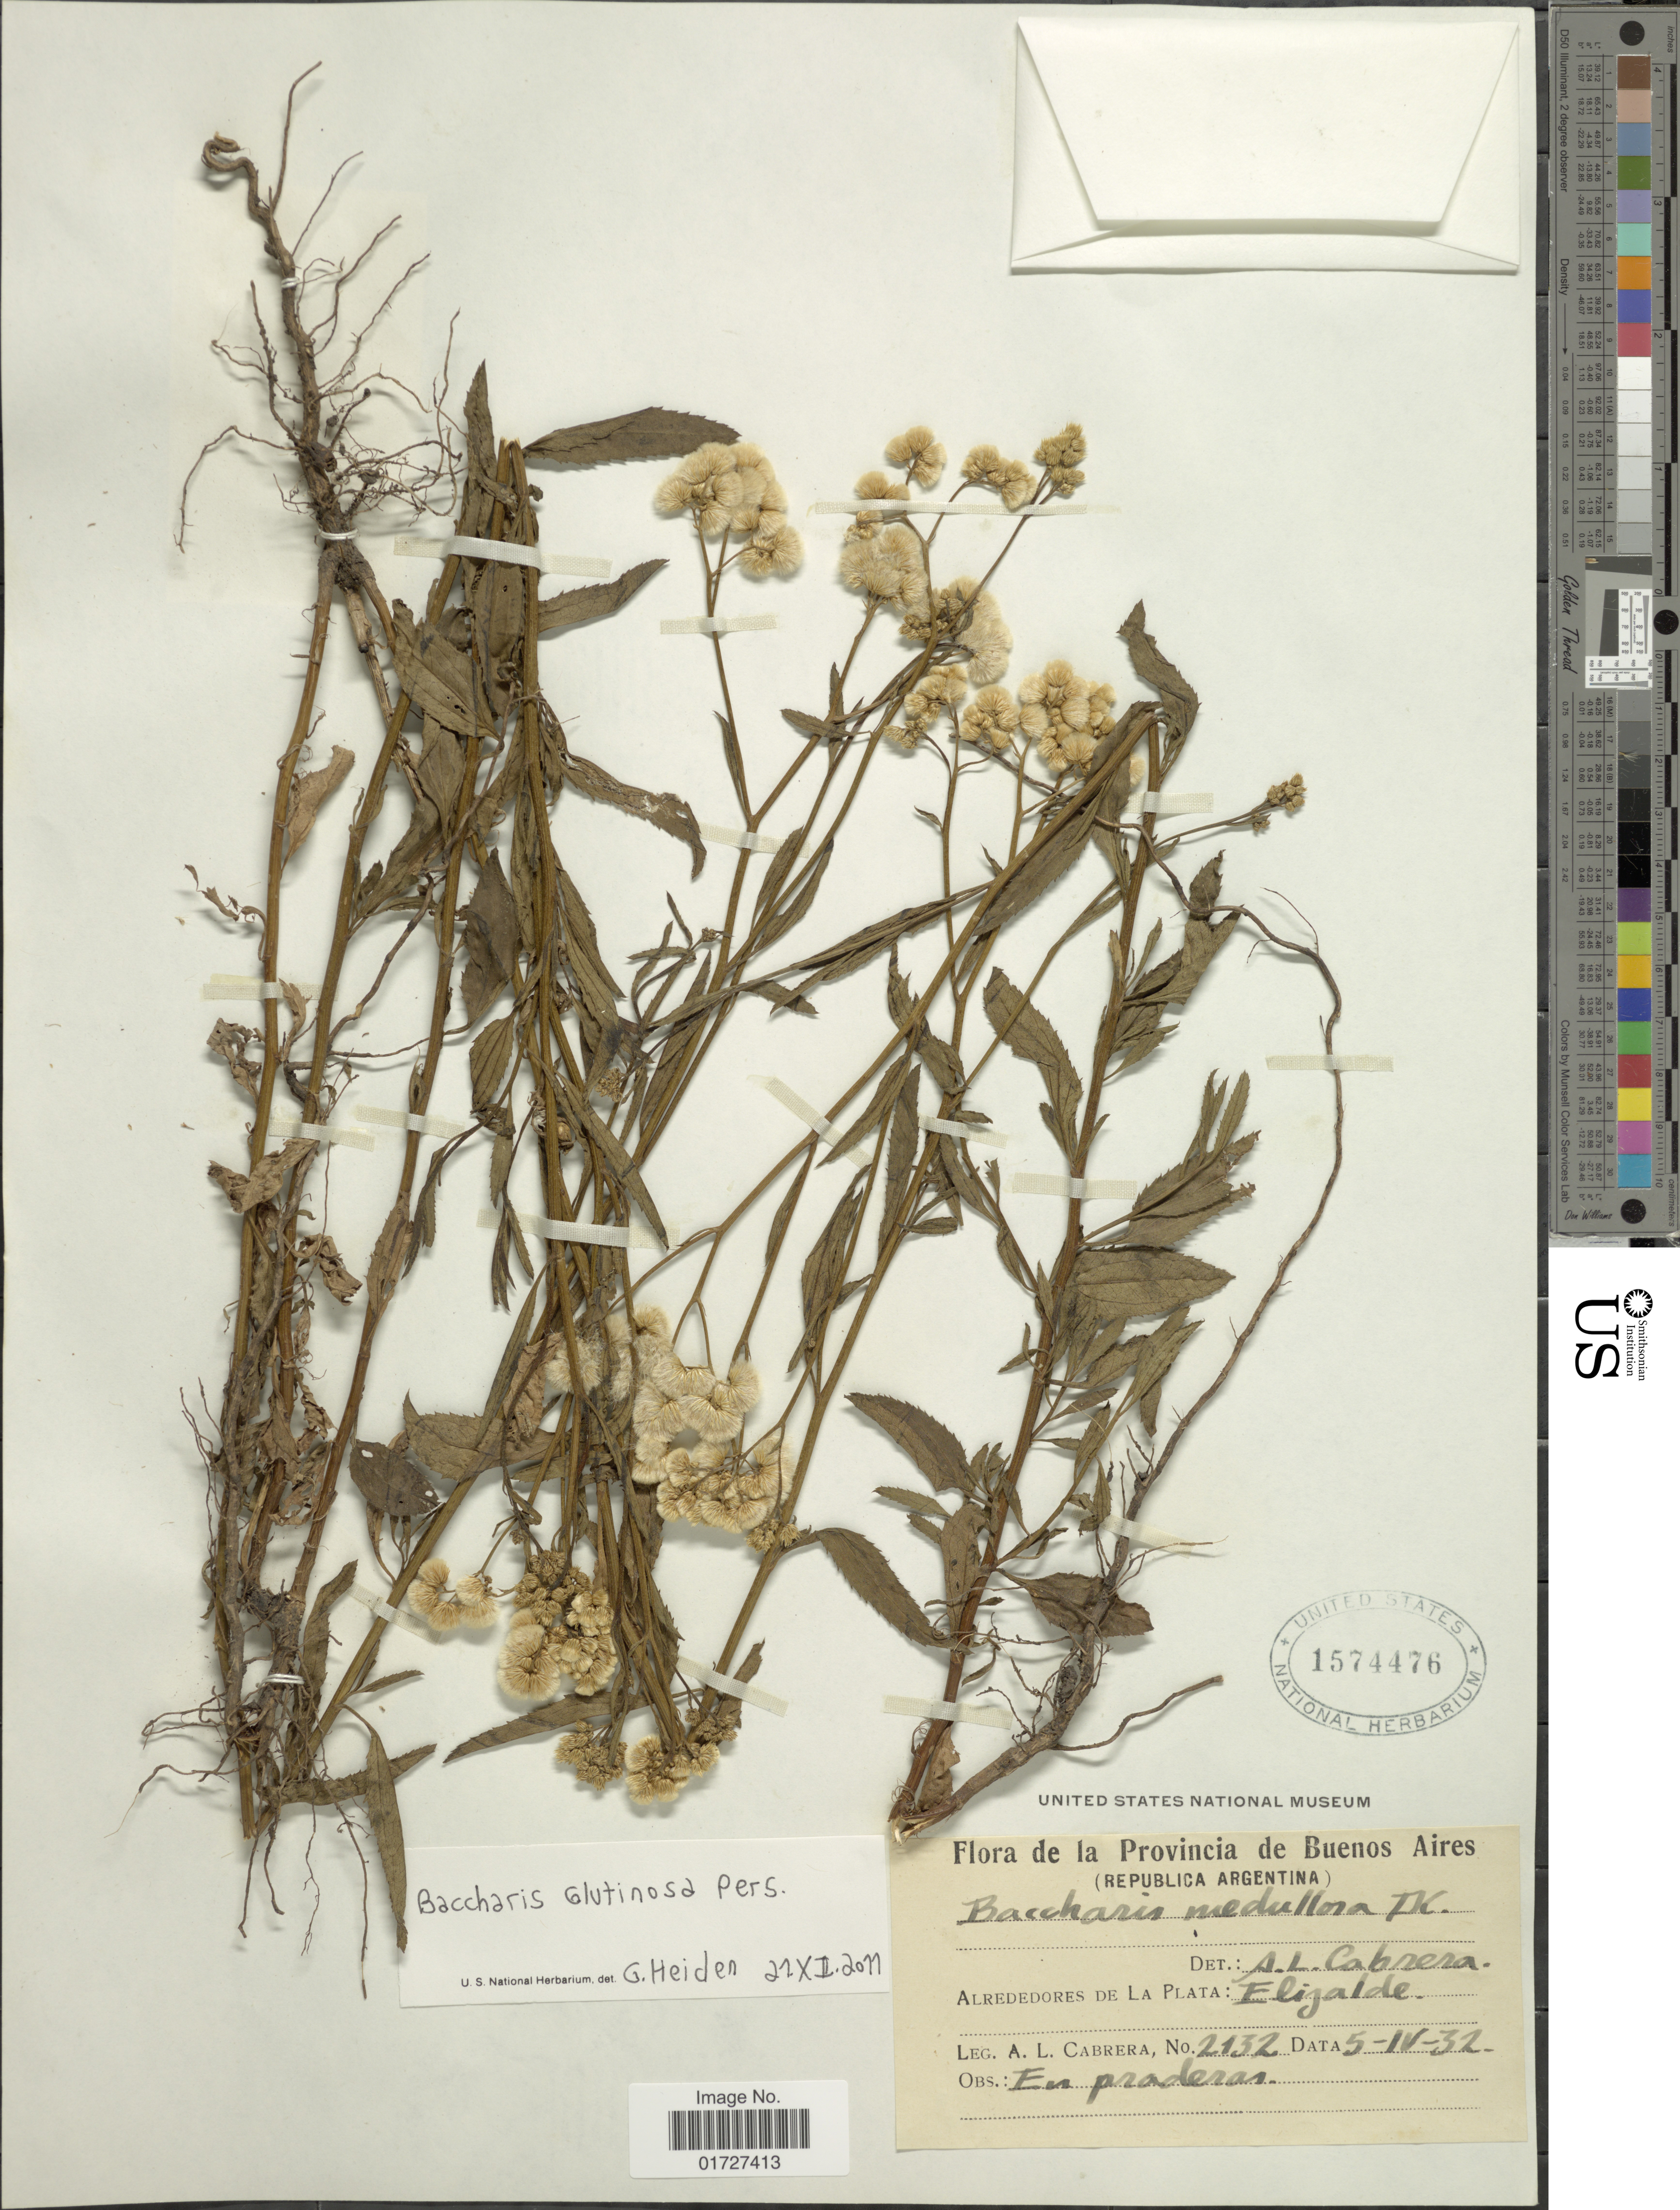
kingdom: Plantae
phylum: Tracheophyta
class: Magnoliopsida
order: Asterales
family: Asteraceae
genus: Baccharis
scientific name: Baccharis glutinosa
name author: Pers.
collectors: A. L. Cabrera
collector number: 2132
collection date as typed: Transcribed d/m/y: 5/4/32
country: Argentina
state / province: Buenos Aires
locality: Republica Argentina, alrededores de La Plata, Elijalde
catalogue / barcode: US 1574476